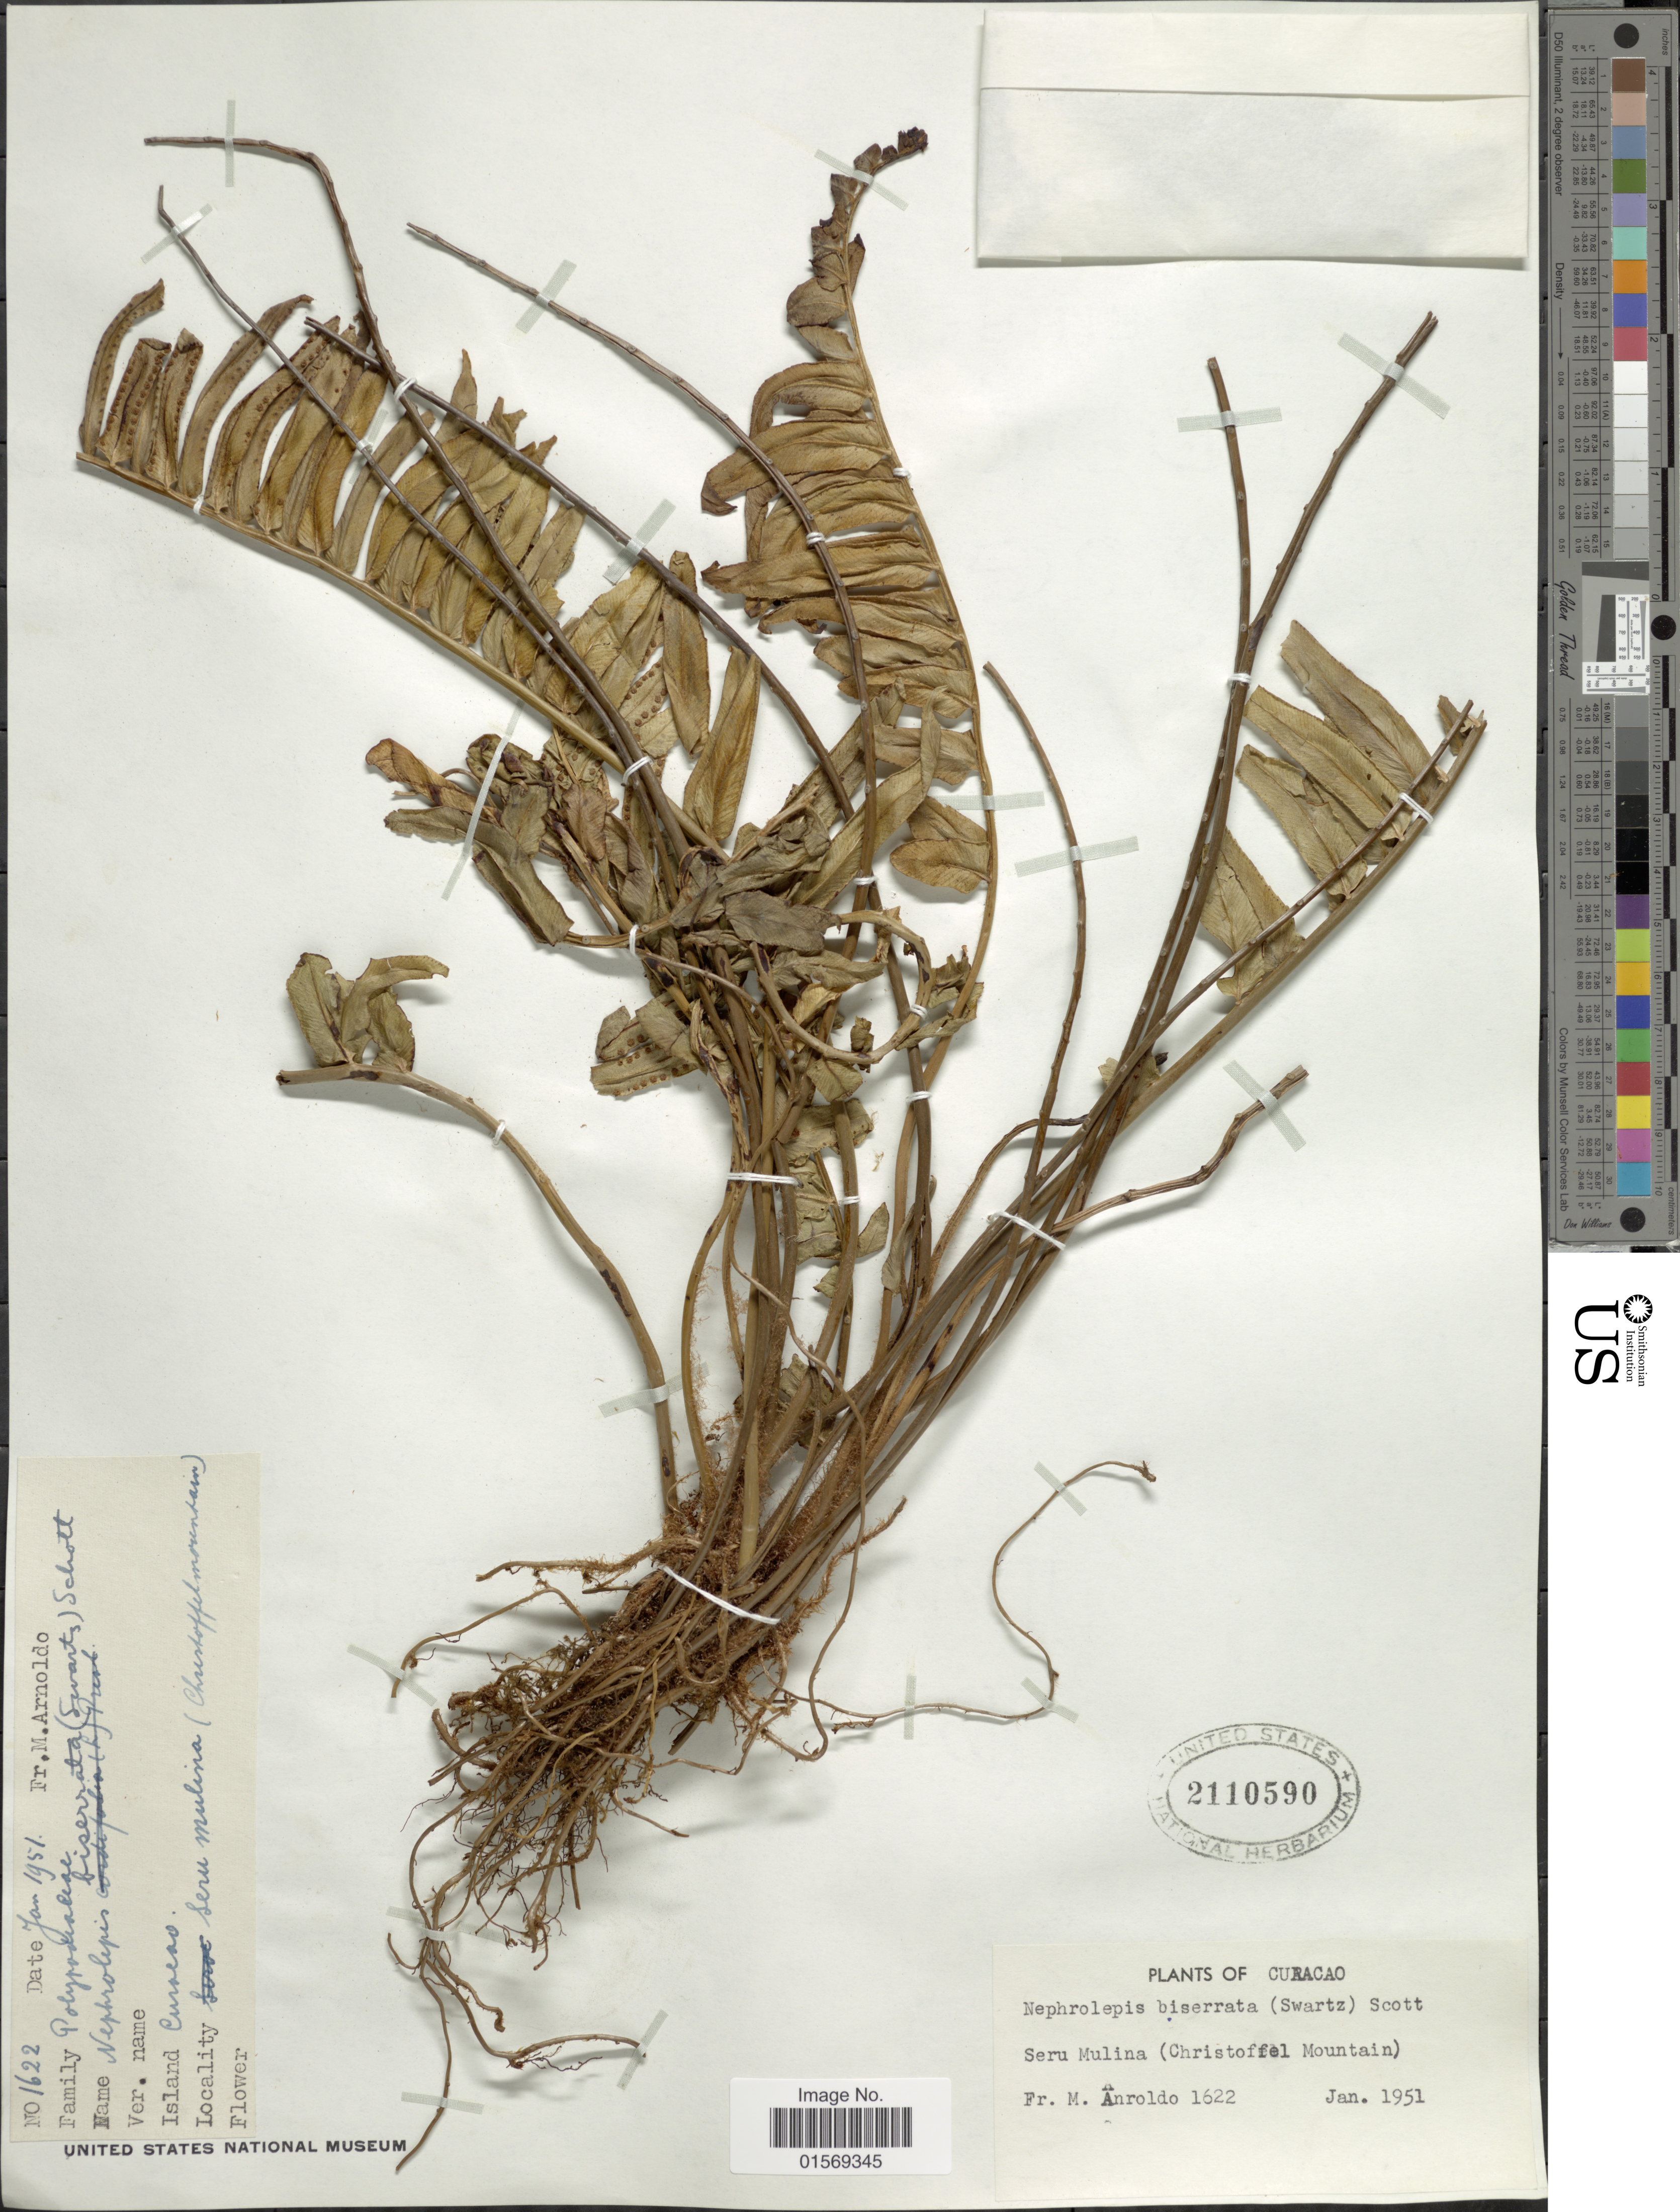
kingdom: Plantae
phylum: Tracheophyta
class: Polypodiopsida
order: Polypodiales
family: Nephrolepidaceae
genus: Nephrolepis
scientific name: Nephrolepis biserrata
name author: (Sw.) Schott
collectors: N. Arnoldo-Broeders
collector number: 1622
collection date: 1951-01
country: Curaçao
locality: Curacao, Seru Mulina (Christoffel Mountain).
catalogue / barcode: US 2110590